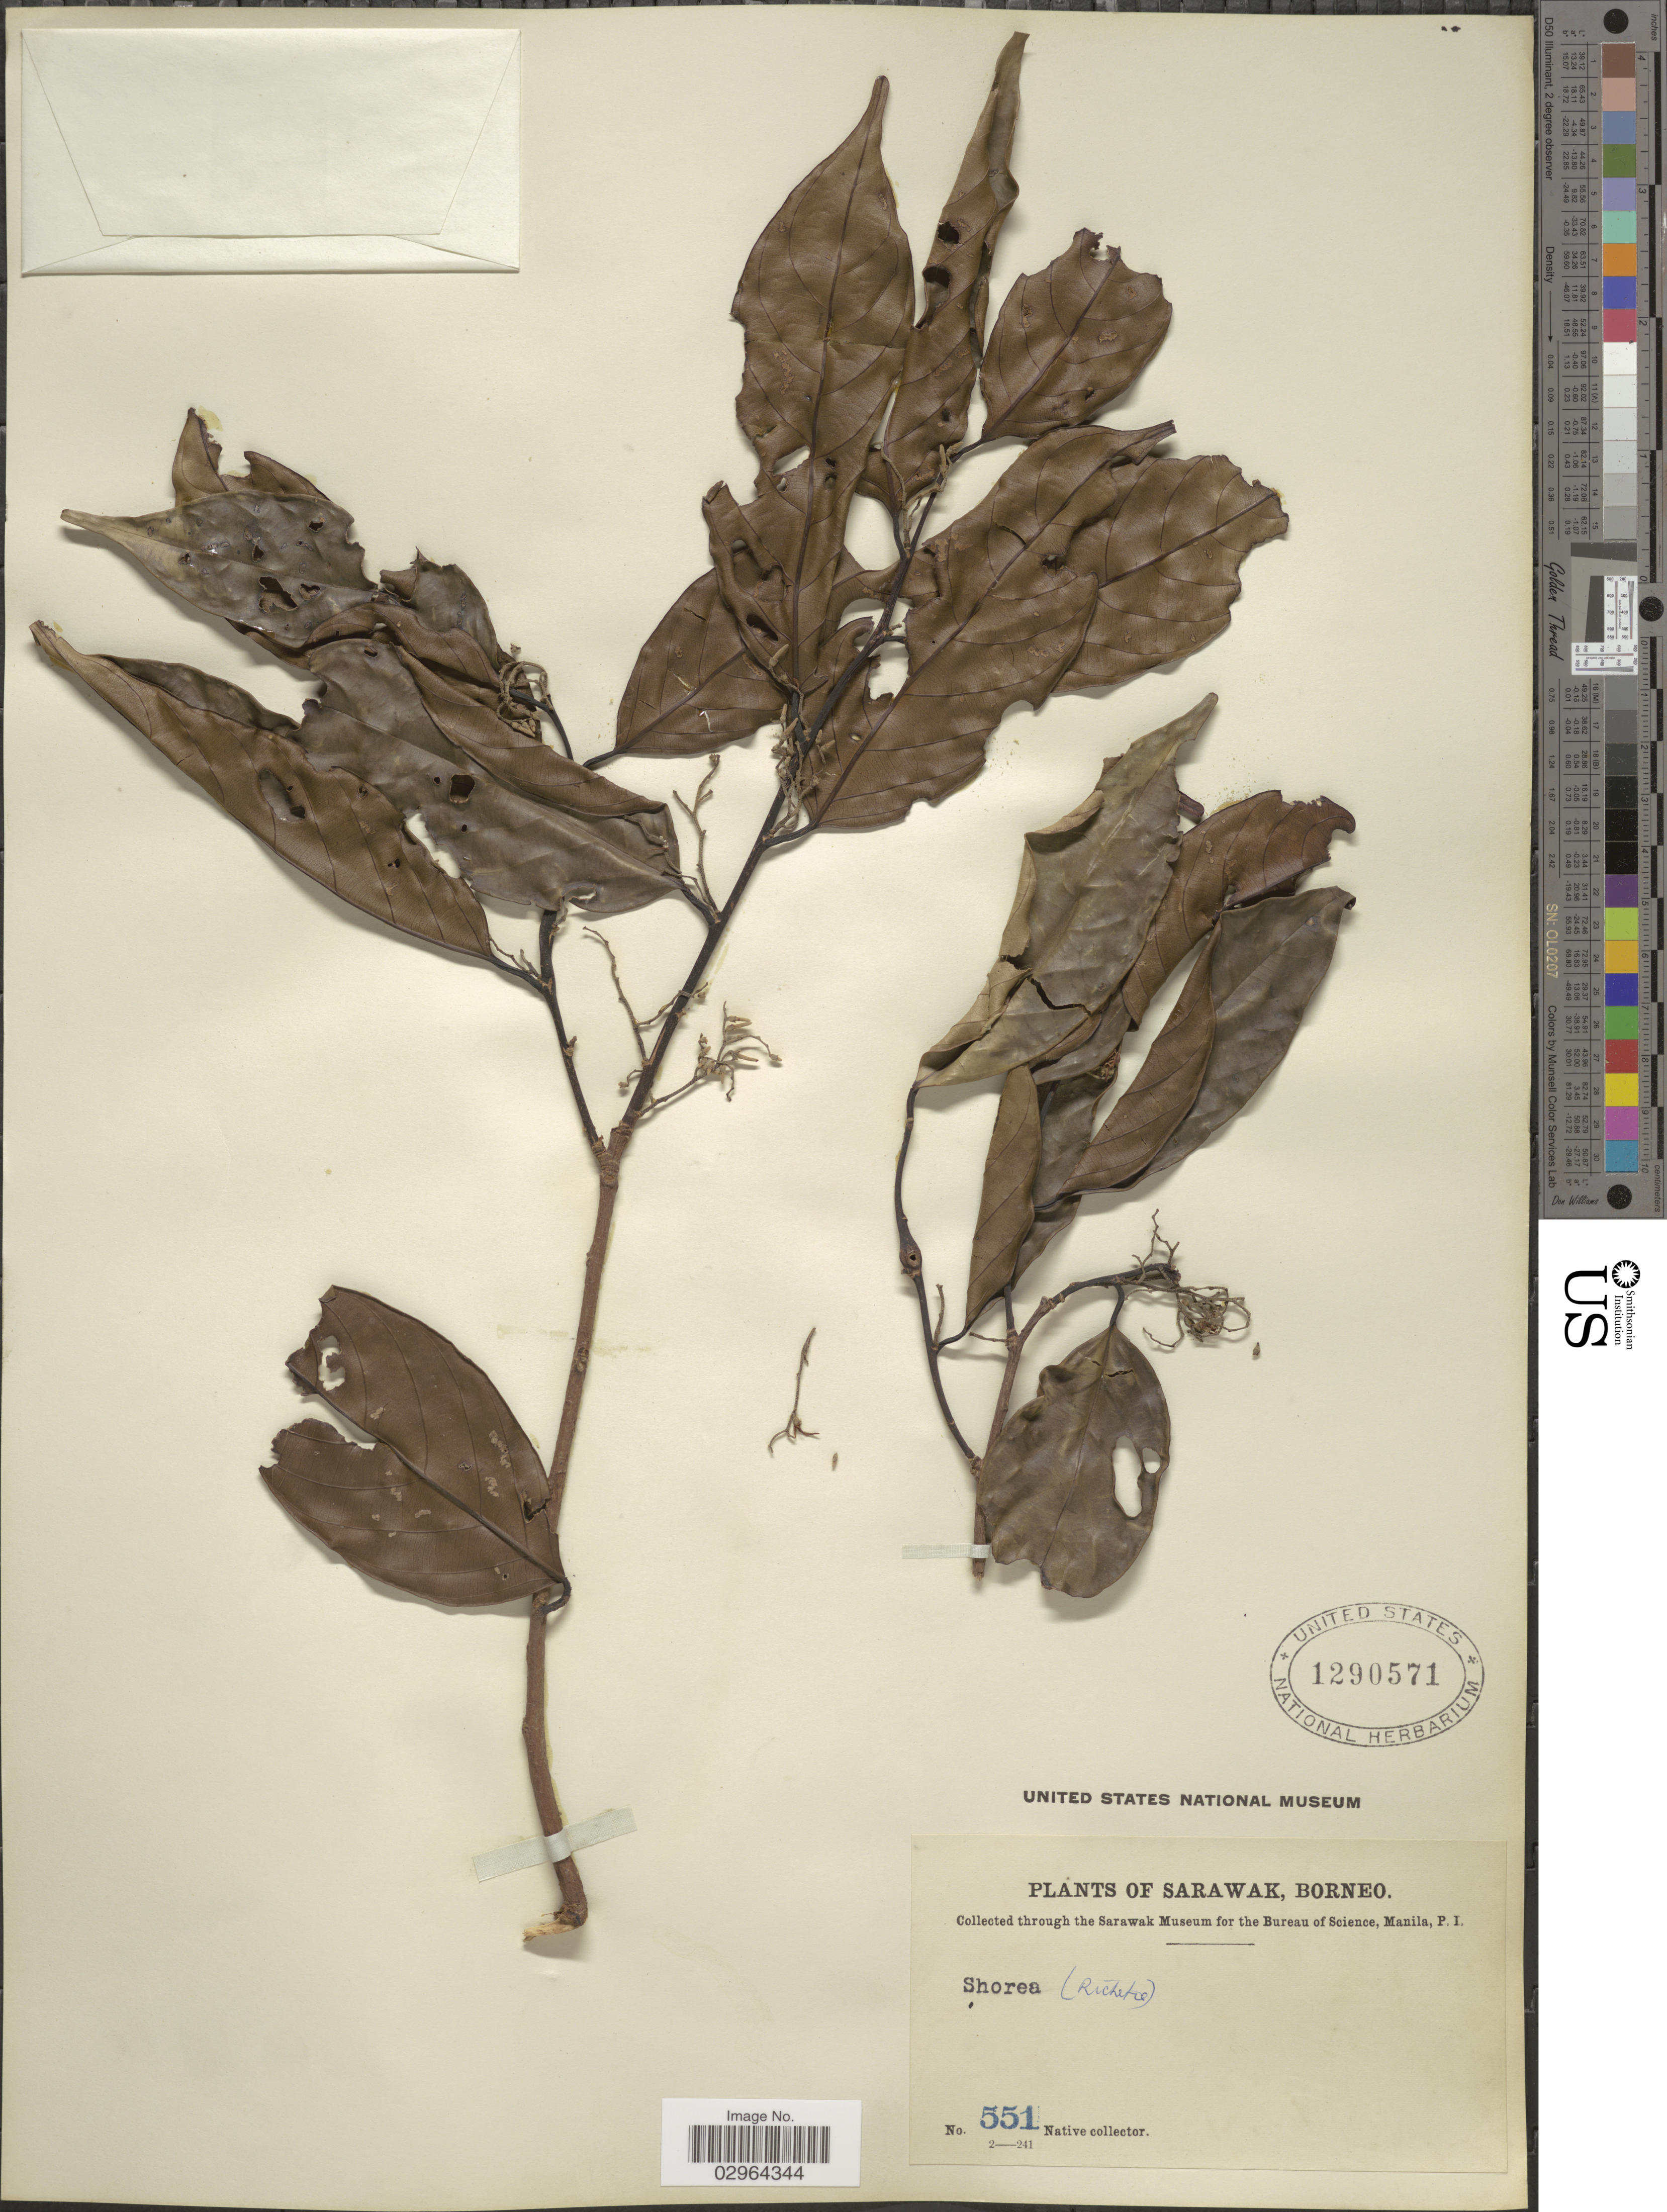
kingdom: Plantae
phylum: Tracheophyta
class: Magnoliopsida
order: Malvales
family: Dipterocarpaceae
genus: Richetia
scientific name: Richetia obovoidea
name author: (Slooten) P.S. Ashton & J. Heck.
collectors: Native collector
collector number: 551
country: Malaysia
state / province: Sarawak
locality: Borneo.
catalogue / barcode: US 1290571